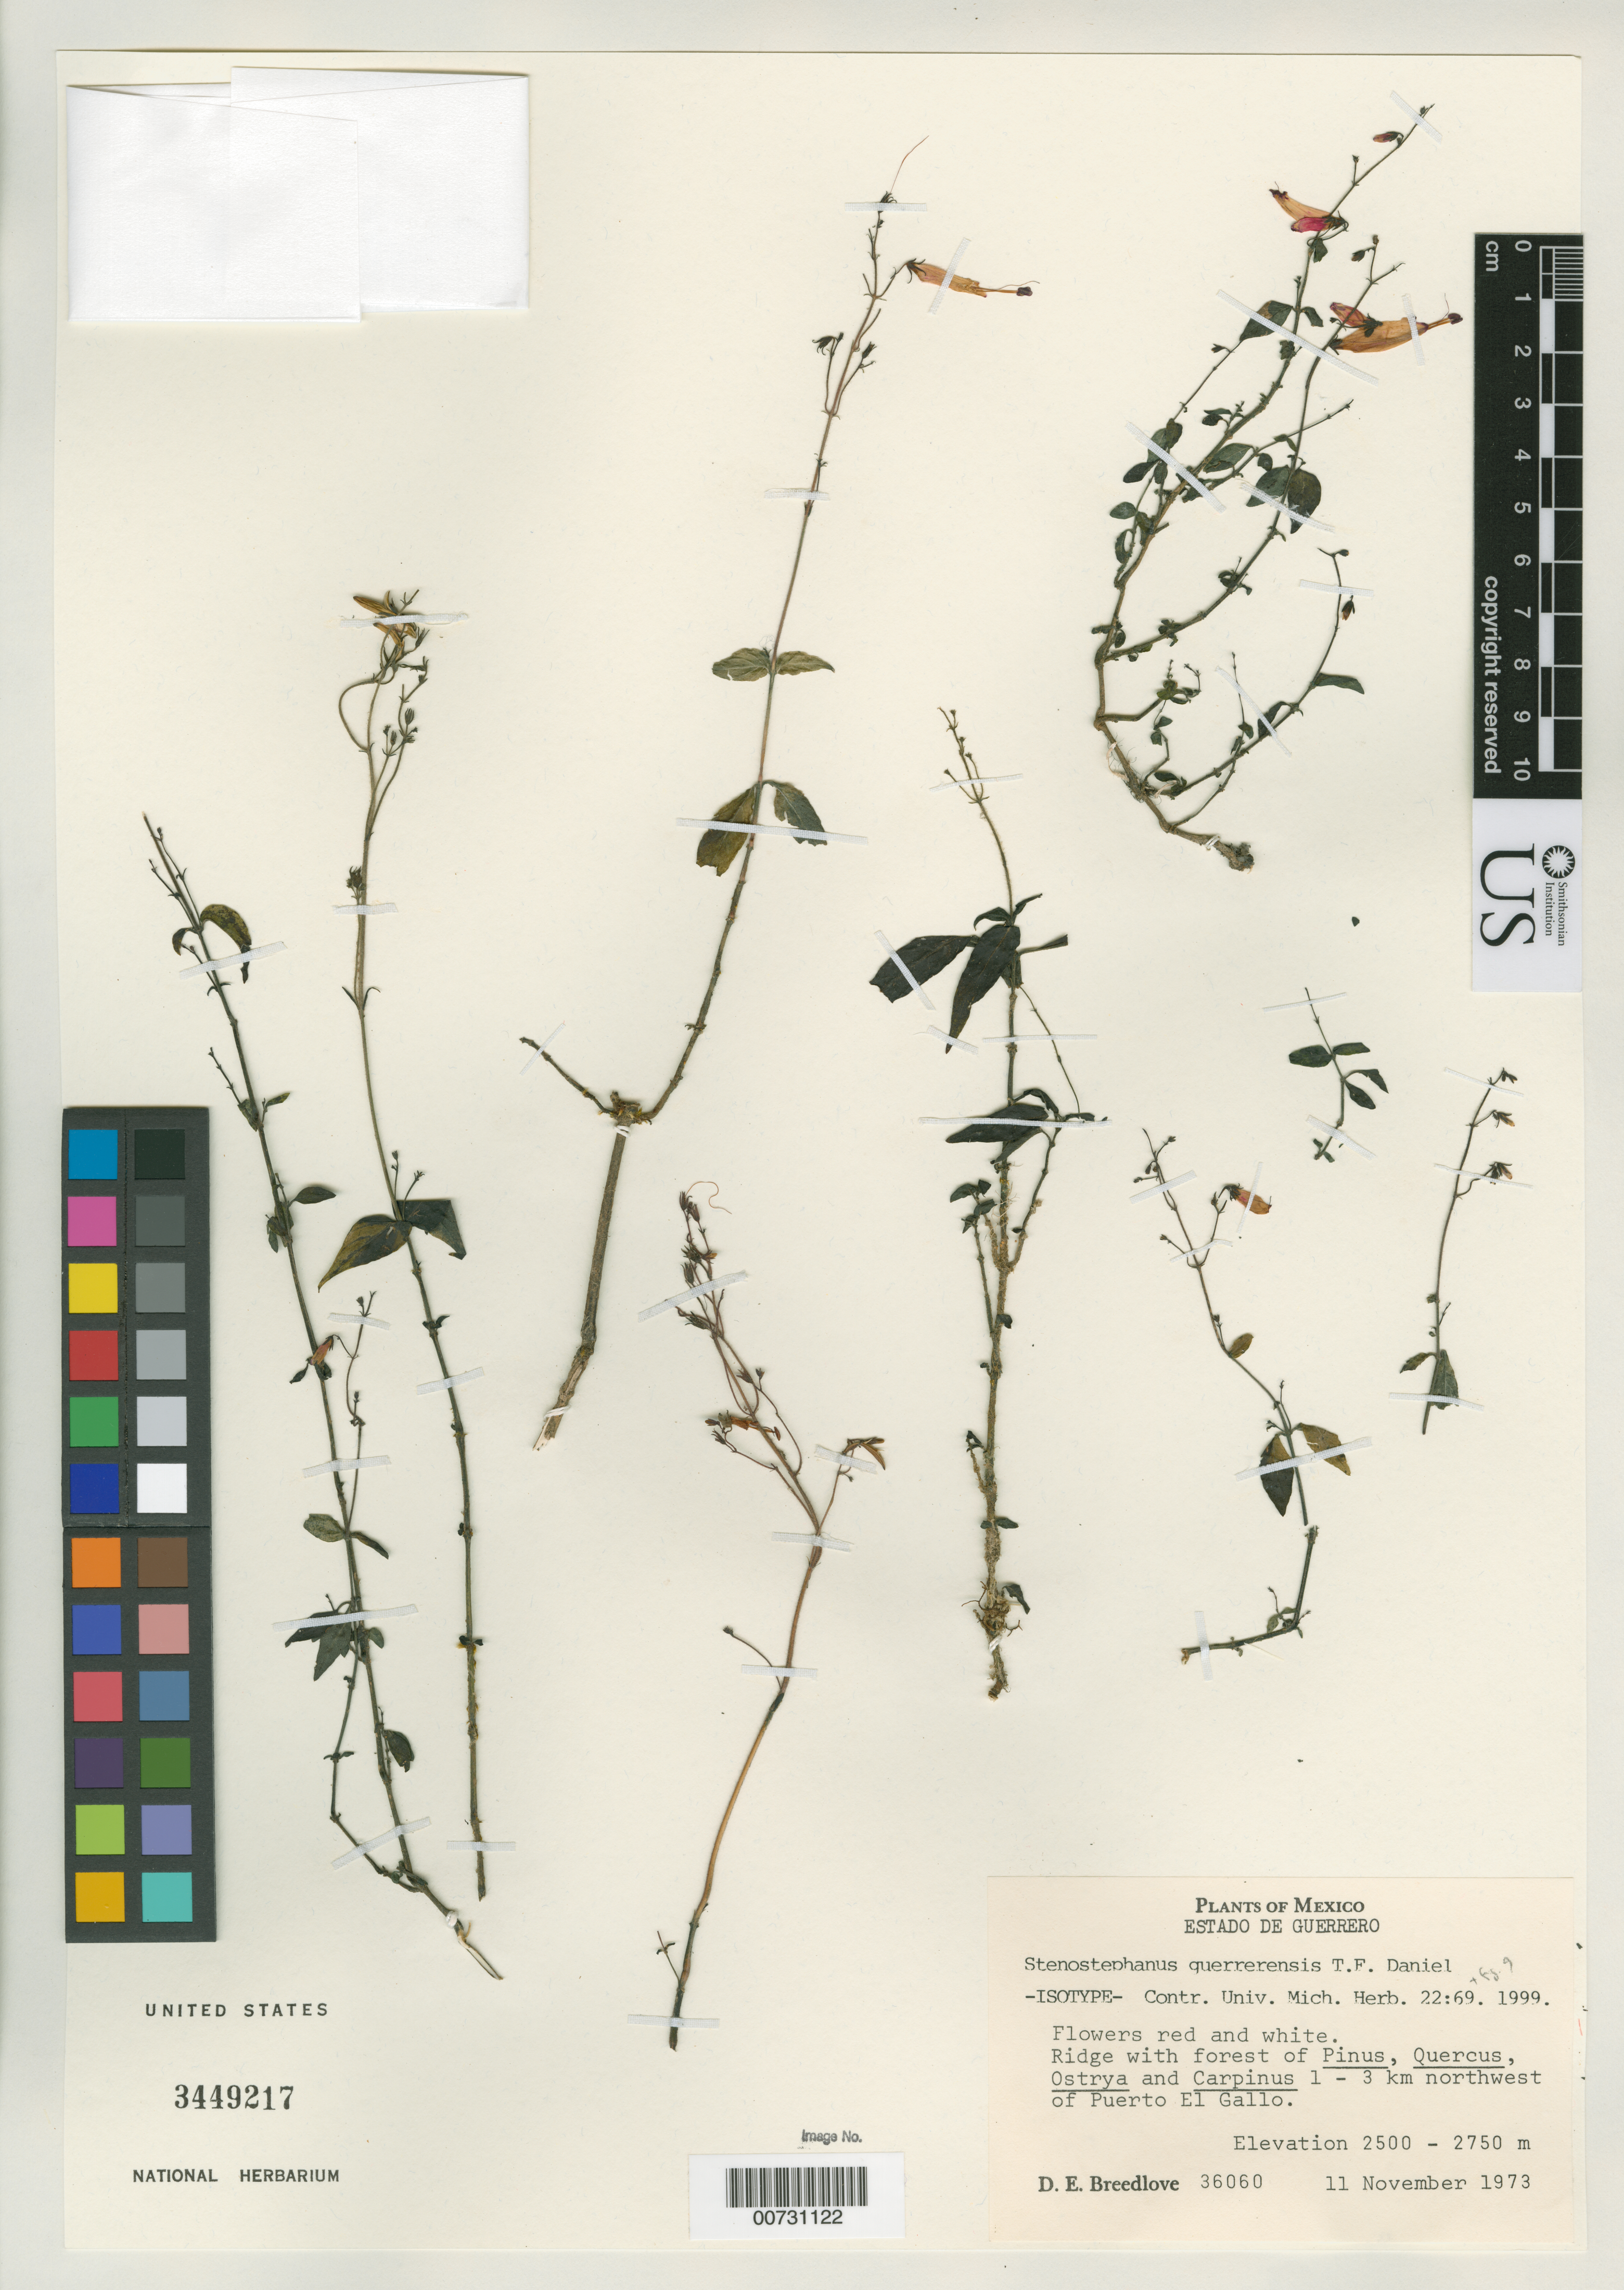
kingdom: Plantae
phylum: Tracheophyta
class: Magnoliopsida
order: Lamiales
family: Acanthaceae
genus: Stenostephanus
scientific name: Stenostephanus guerrerensis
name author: T.F. Daniel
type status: Isotype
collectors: D. E. Breedlove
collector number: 36060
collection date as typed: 11 Nov 1973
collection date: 1973-11-11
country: Mexico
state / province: Guerrero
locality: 1-3 km northwest of Puerto El Gallo.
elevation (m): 2500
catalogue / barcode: US 3449217